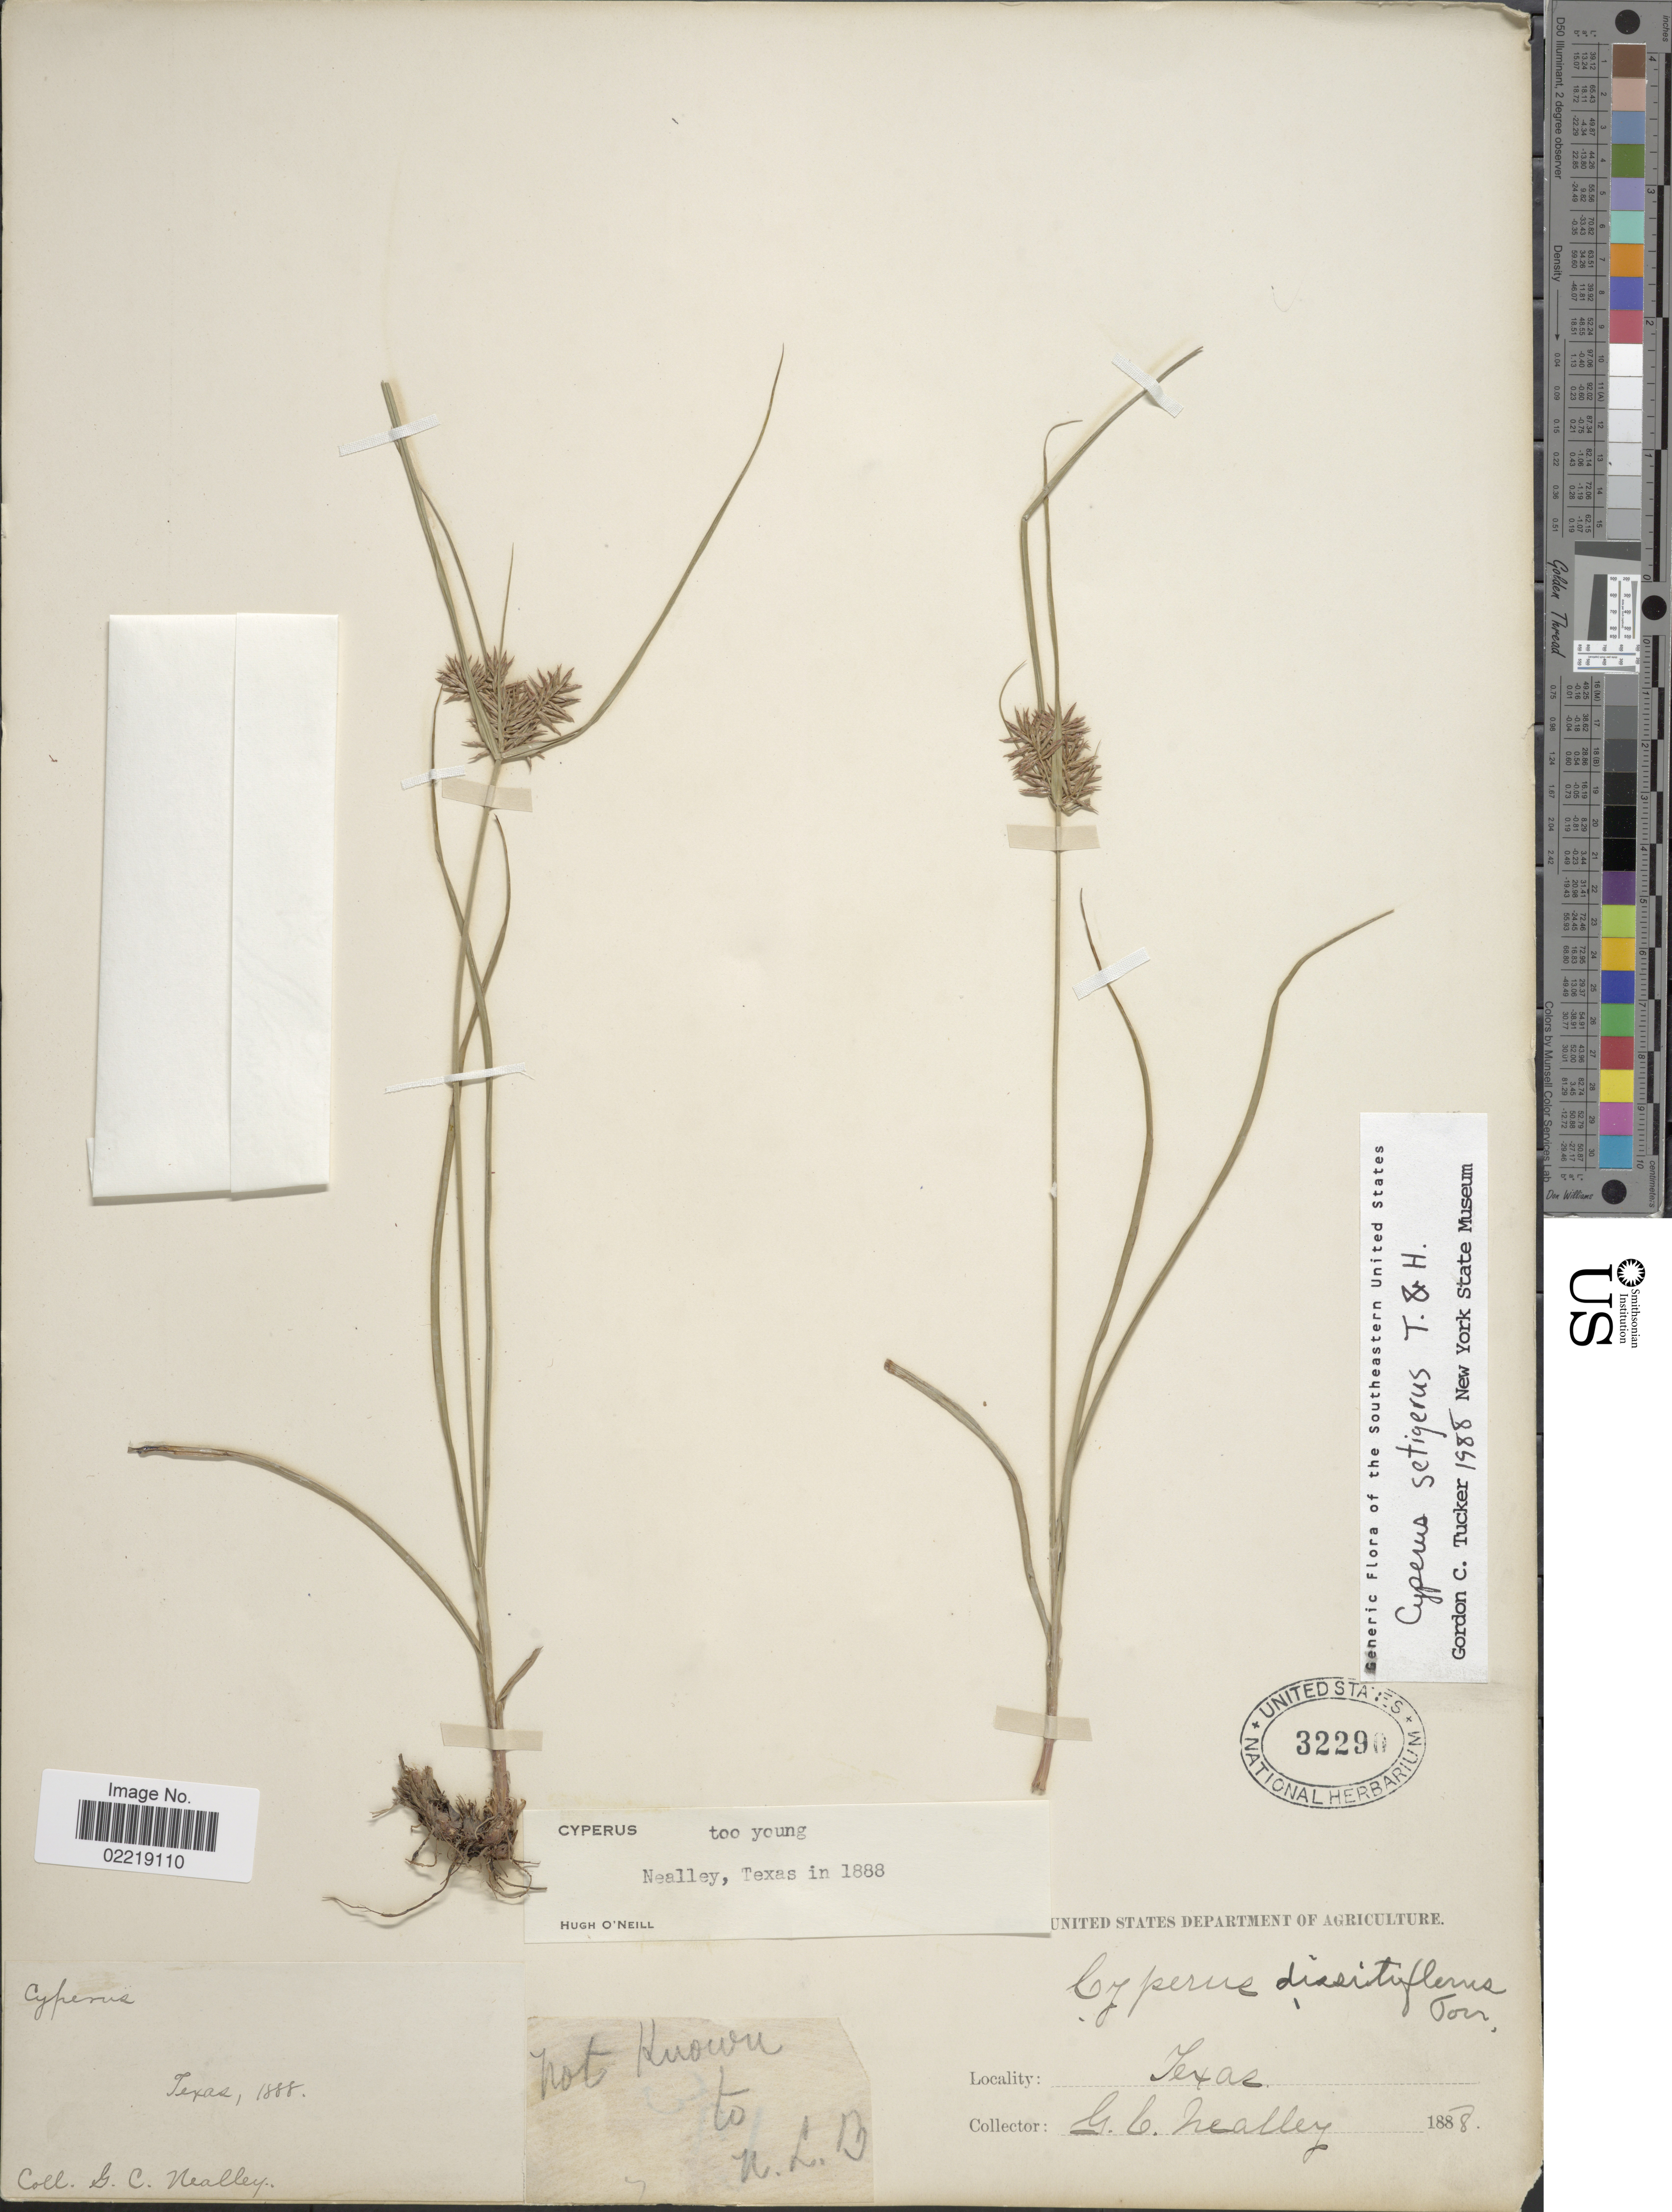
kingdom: Plantae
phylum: Tracheophyta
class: Liliopsida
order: Poales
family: Cyperaceae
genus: Cyperus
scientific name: Cyperus setigerus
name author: Torr. & Hook.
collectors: G. C. Nealley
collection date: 1888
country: United States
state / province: Texas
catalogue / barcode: US 32290